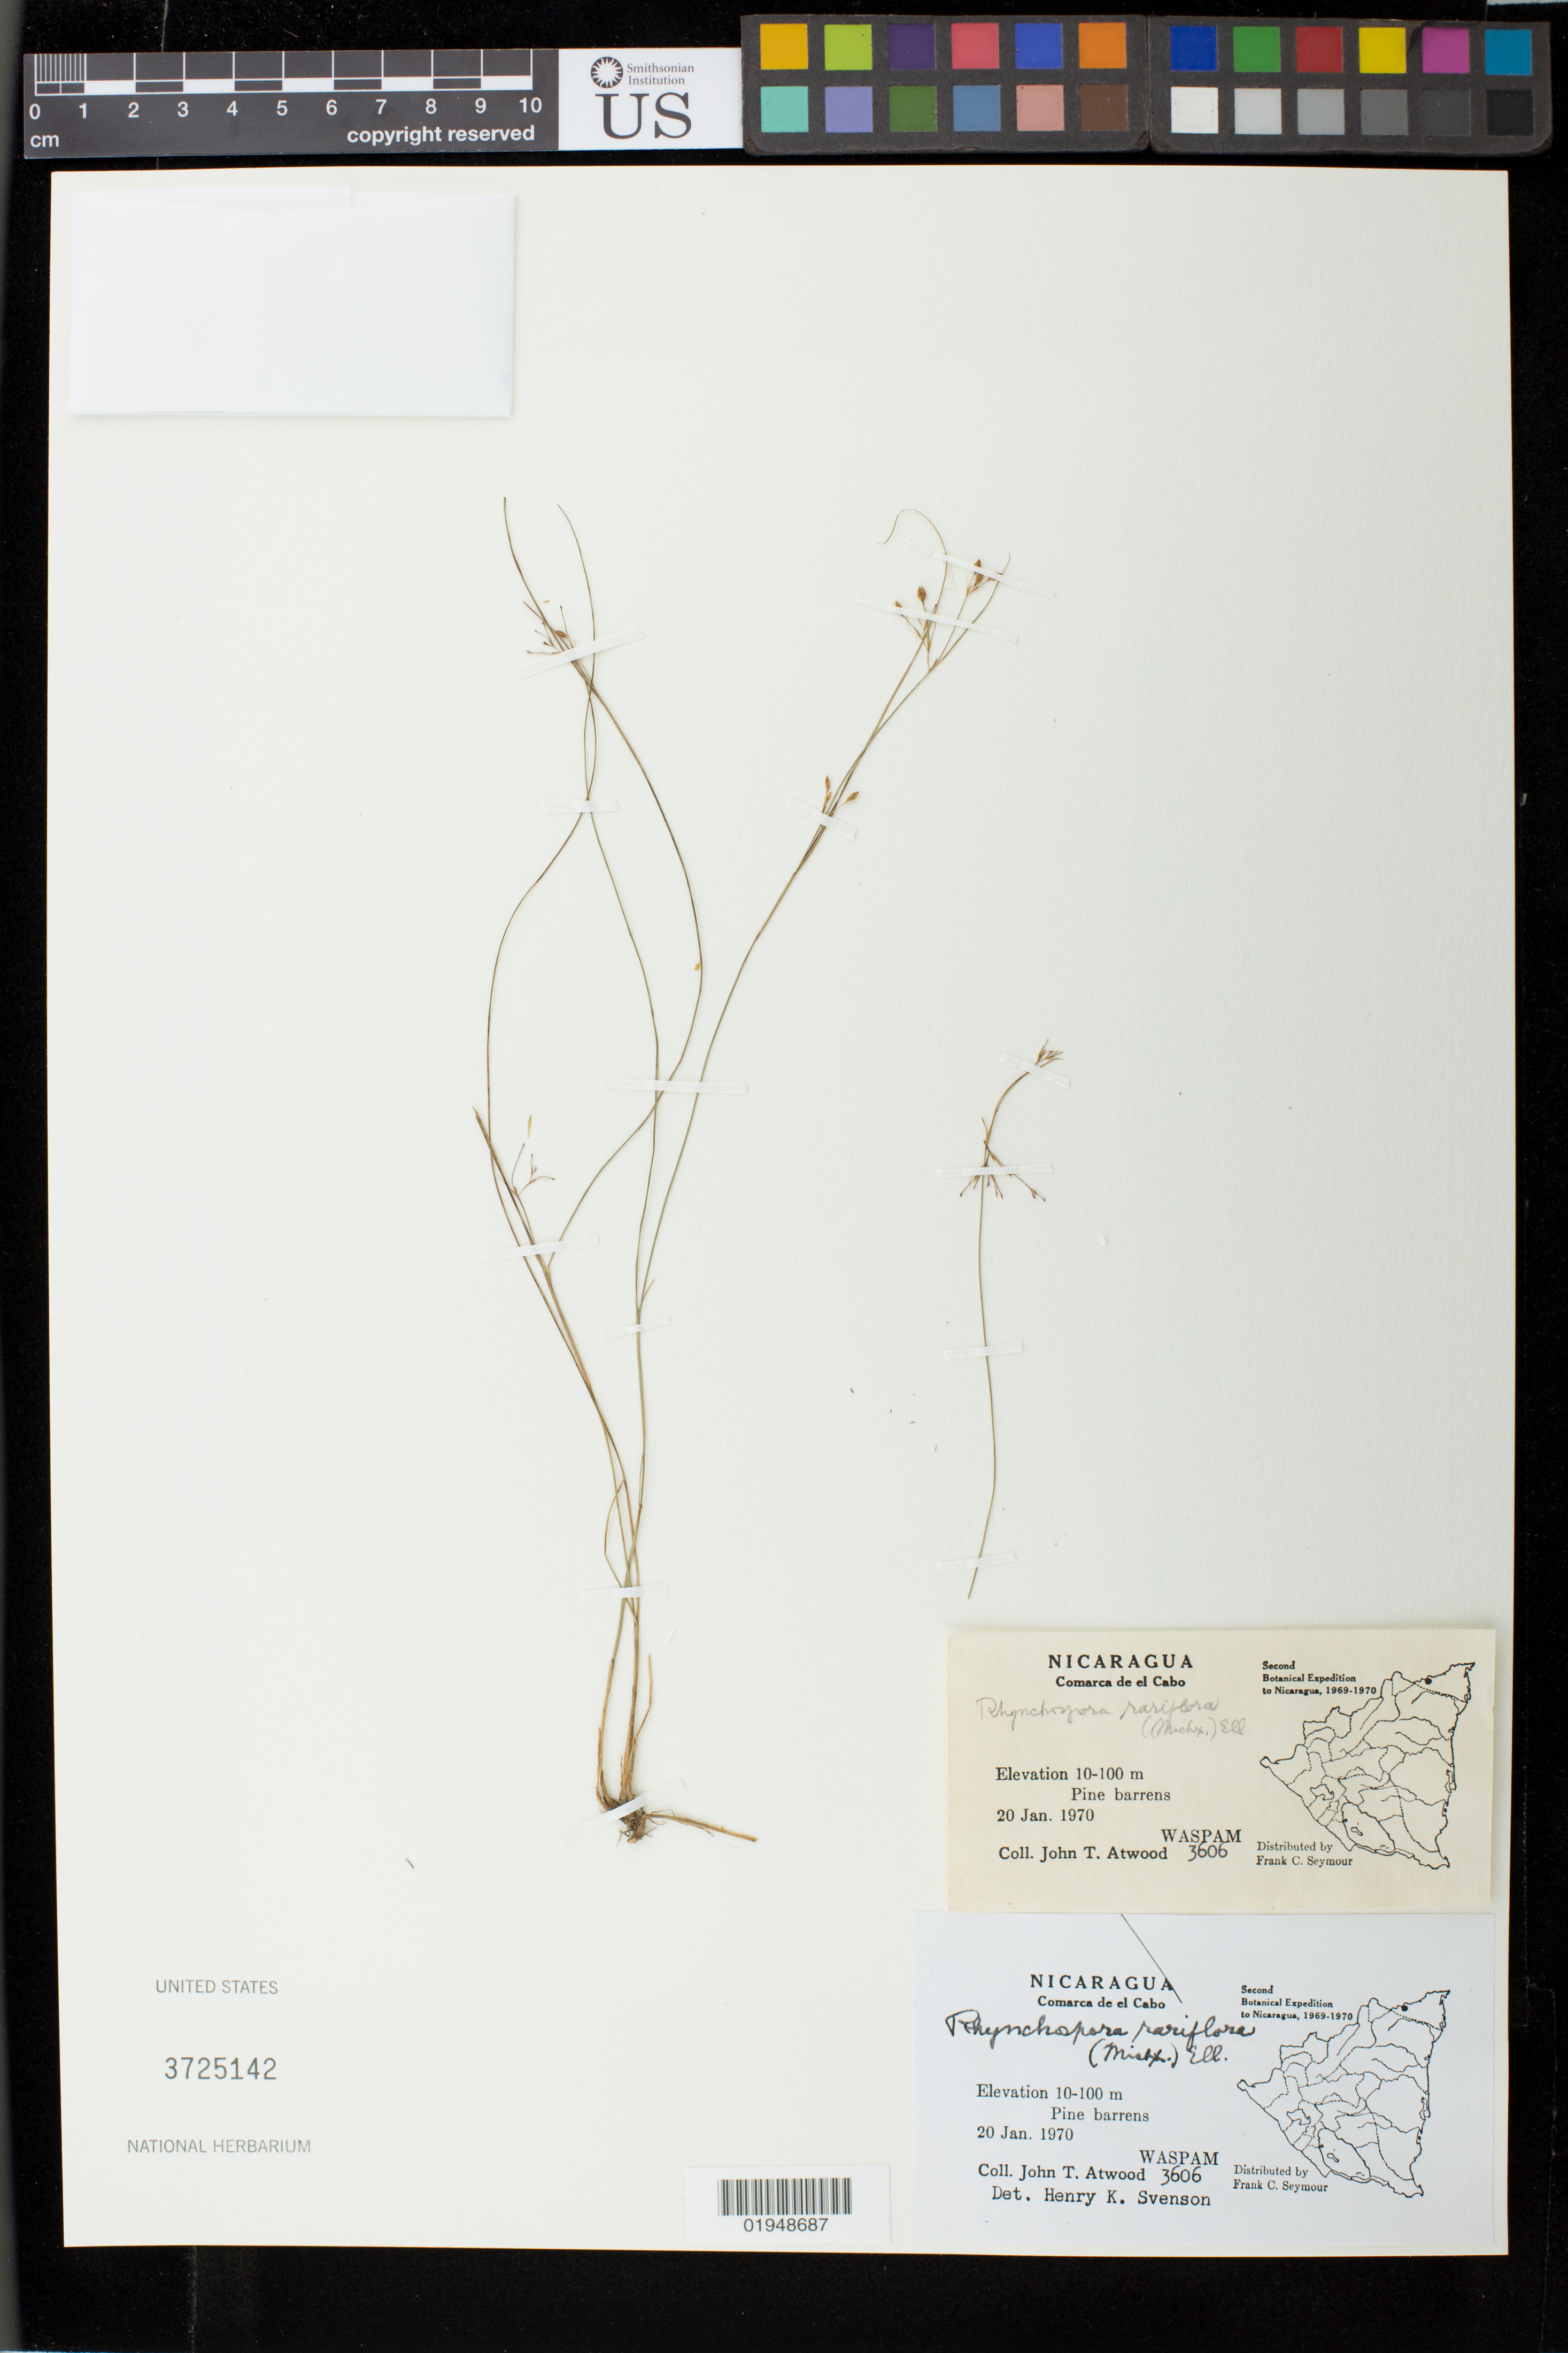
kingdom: Plantae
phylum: Tracheophyta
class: Liliopsida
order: Poales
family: Cyperaceae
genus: Rhynchospora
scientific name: Rhynchospora rariflora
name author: (Michx.) Elliott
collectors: J. T. Atwood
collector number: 3606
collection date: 1970-01-20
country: Nicaragua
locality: Comarca de el Cabo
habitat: Pine barrens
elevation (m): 10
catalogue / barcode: US 3725142